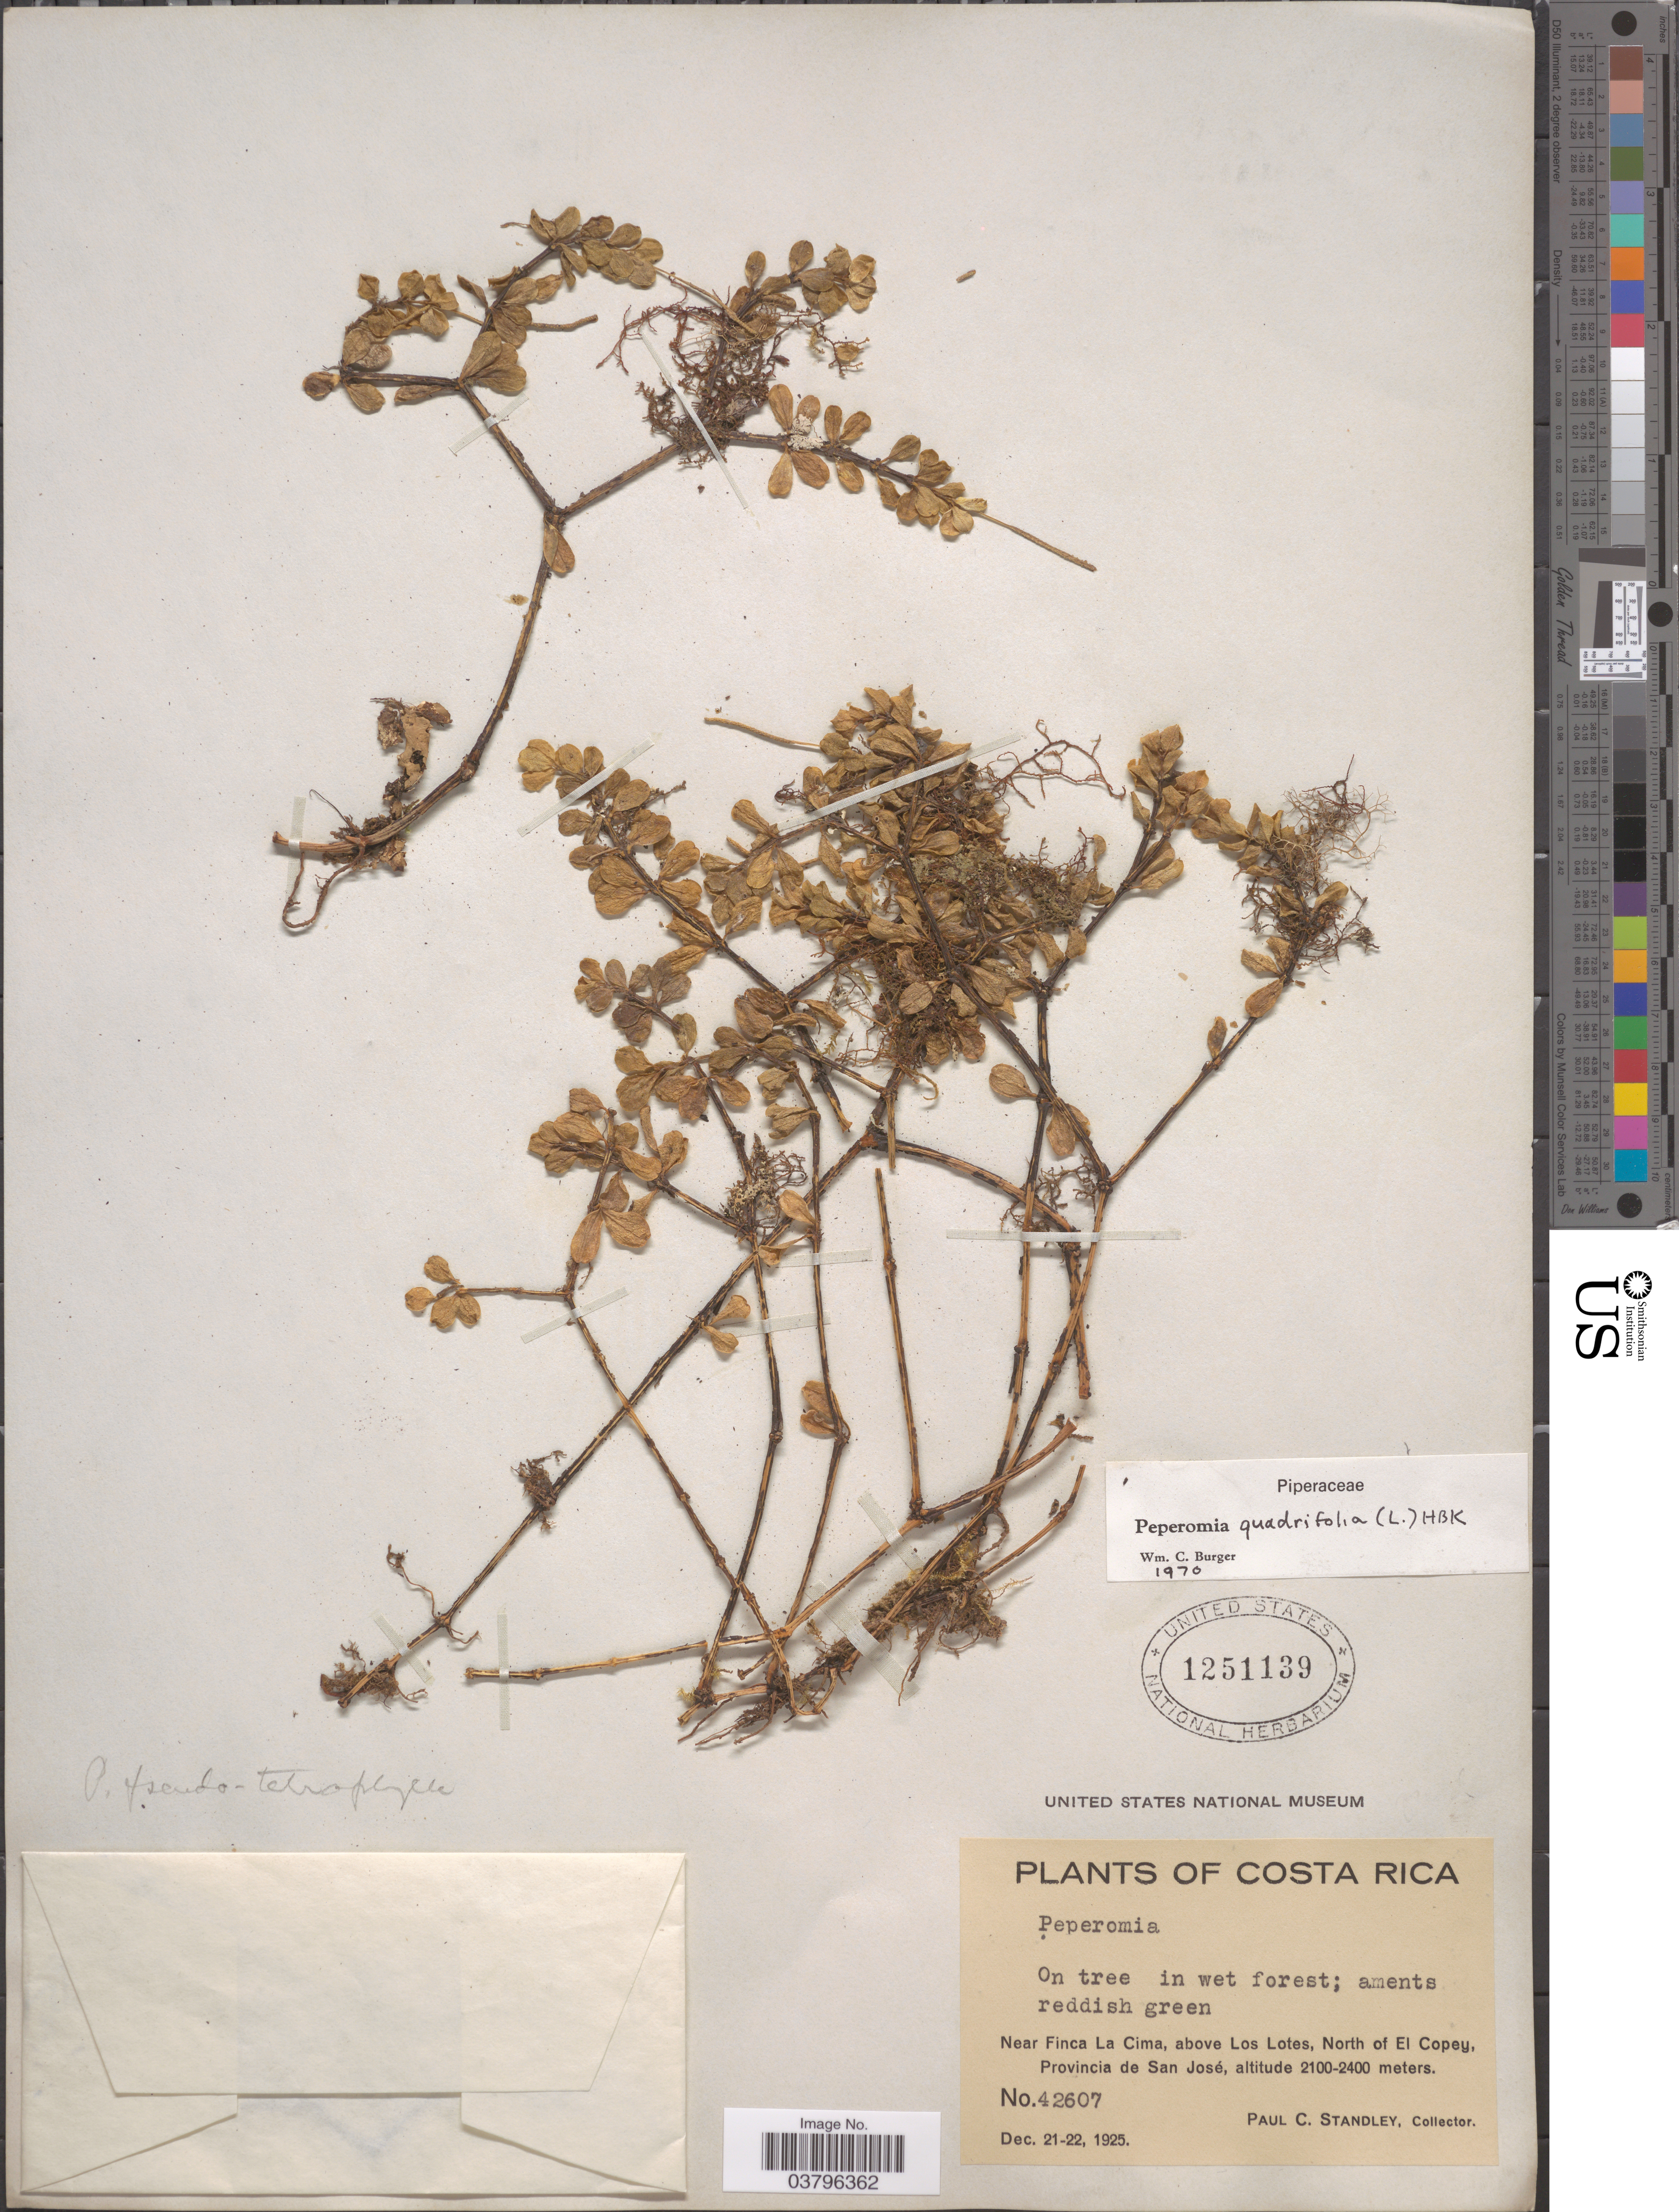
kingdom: Plantae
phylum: Tracheophyta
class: Magnoliopsida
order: Piperales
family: Piperaceae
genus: Peperomia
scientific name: Peperomia quadrifolia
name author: (L.) Kunth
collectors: P. C. Standley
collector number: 42607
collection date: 1925-12-21/1925-12-22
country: Costa Rica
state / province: San José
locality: Near Finca La Cima, above Los Lotes, North of El Copey.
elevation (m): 2100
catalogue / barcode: US 1251139